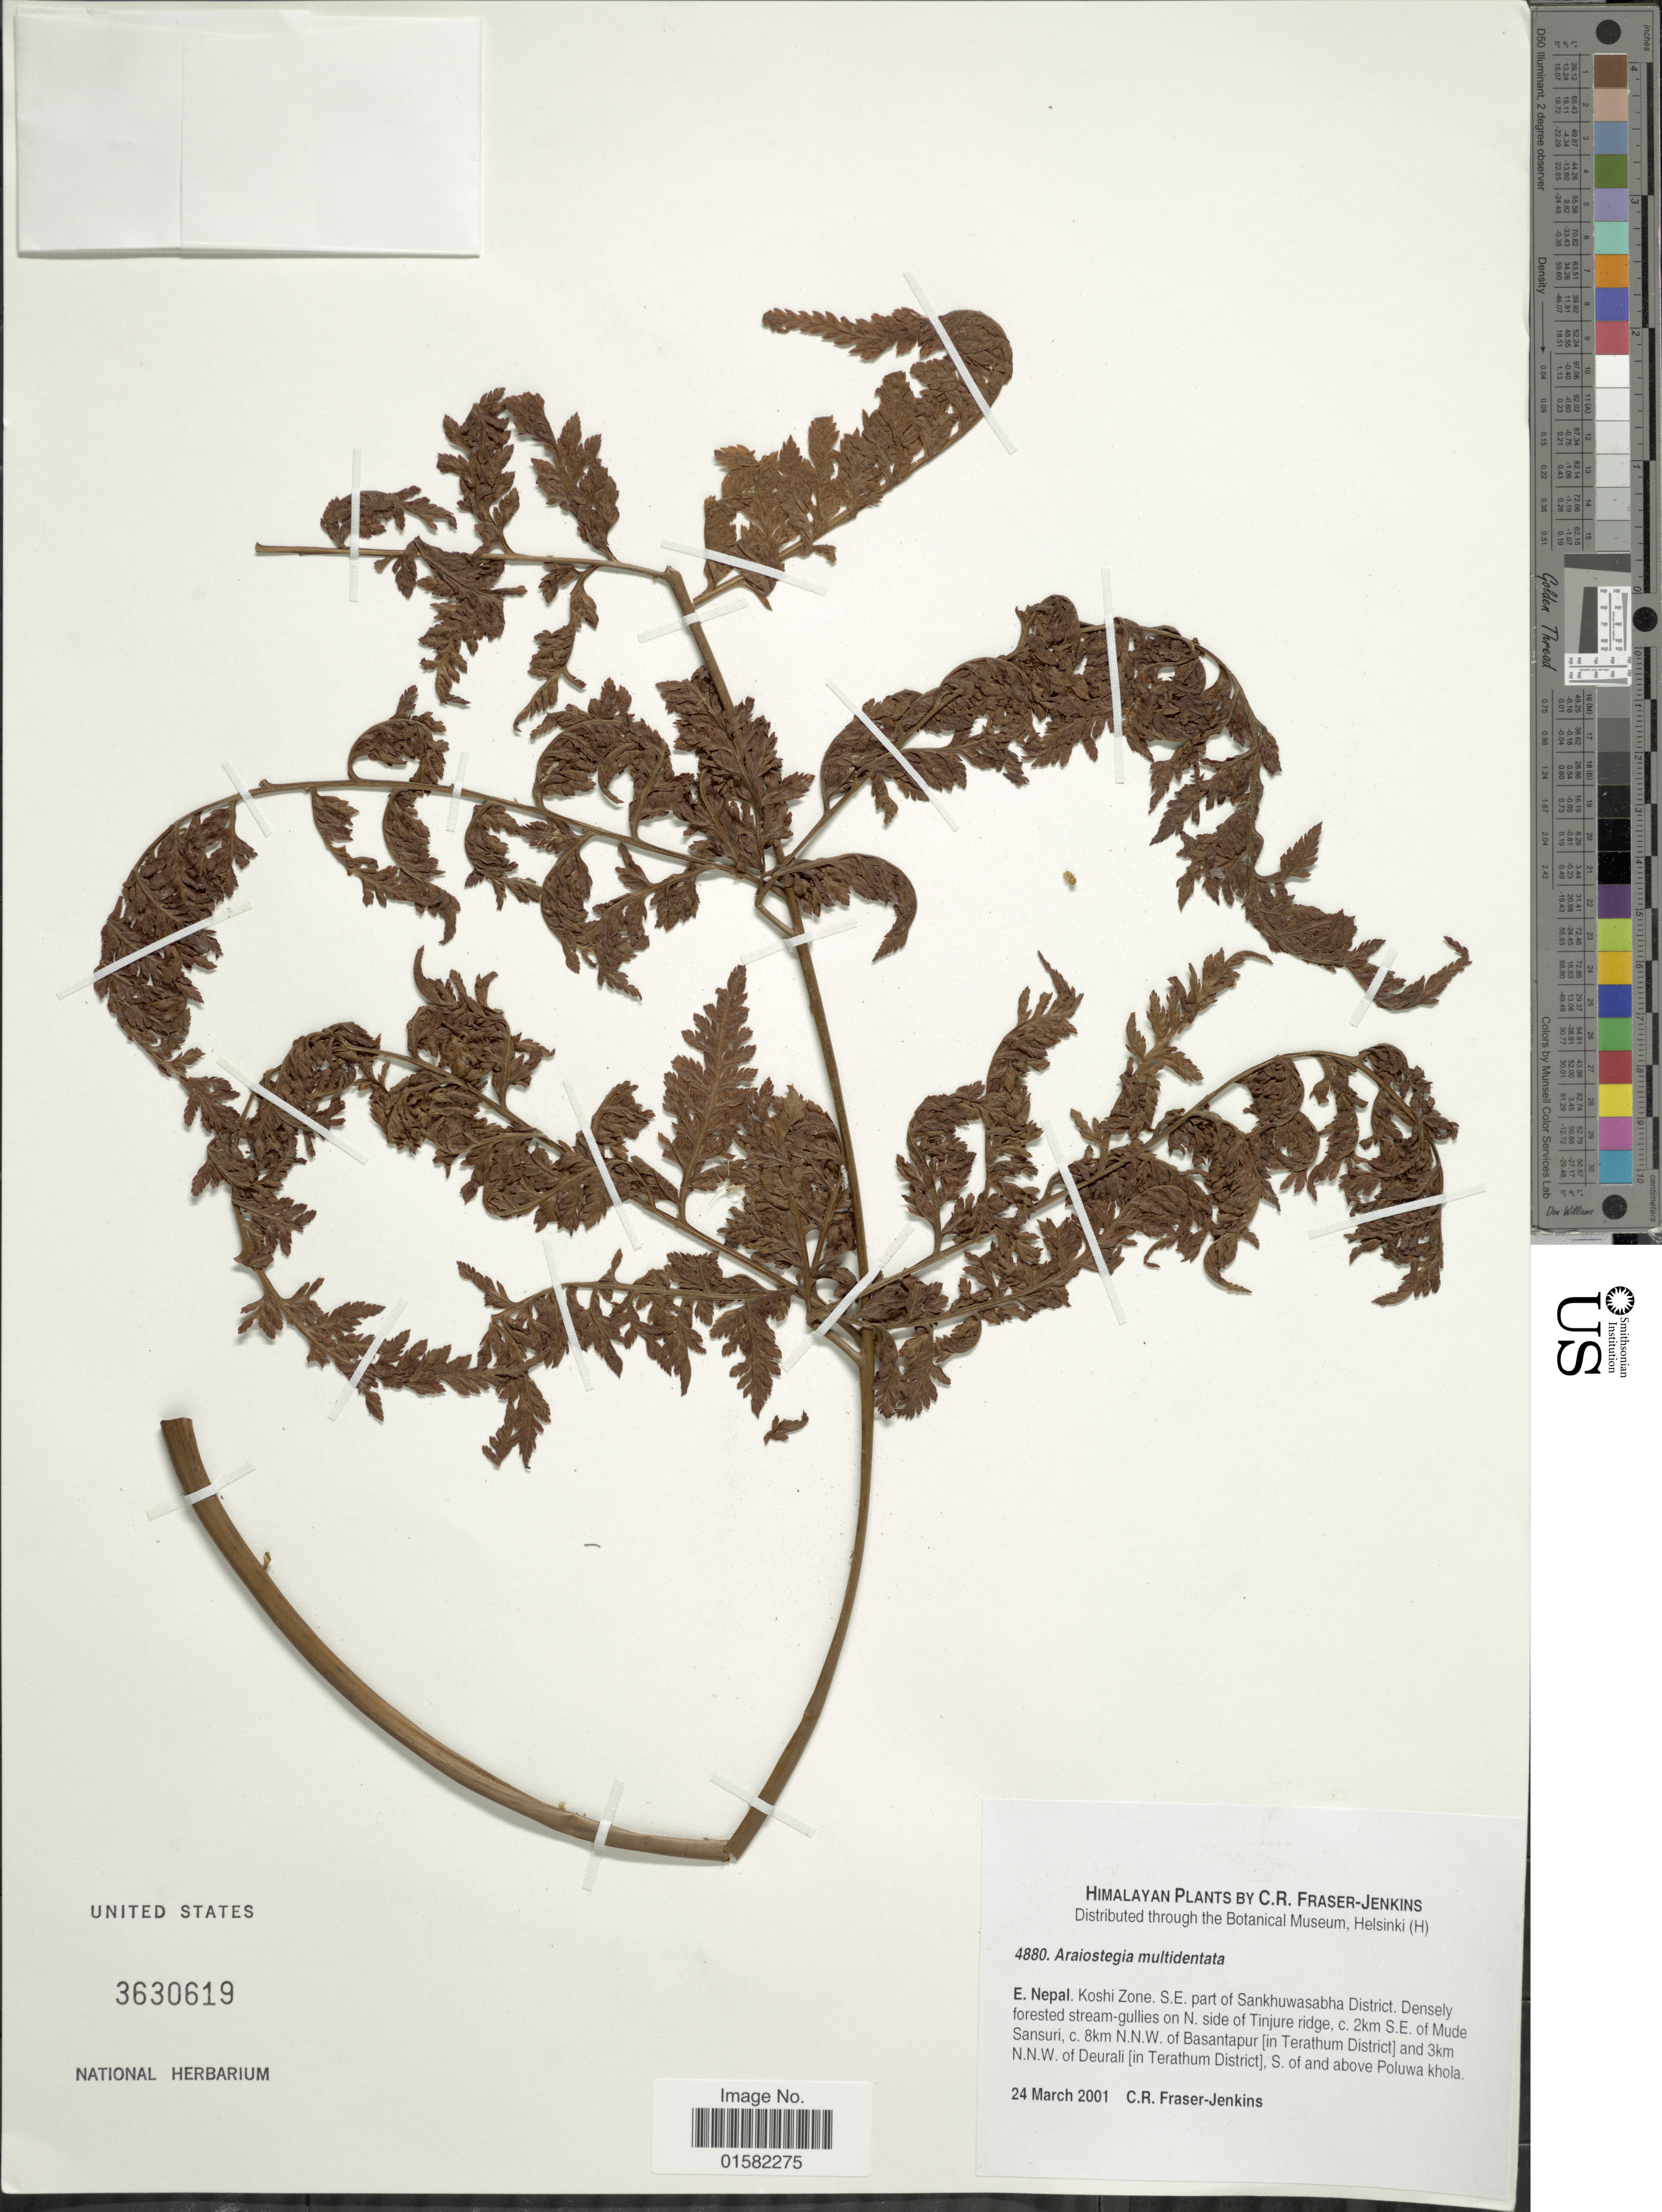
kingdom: Plantae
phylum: Tracheophyta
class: Polypodiopsida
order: Polypodiales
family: Davalliaceae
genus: Davallodes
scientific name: Davallodes multidentata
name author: (Hook.) M. Kato & Tsutsumi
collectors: C. R. Fraser-Jenkins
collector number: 4880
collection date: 2001-03-24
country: Nepal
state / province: Kosi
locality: E. nepal, Koshi Zone. S.E. part of Sankhuwasabha District. Densely forested stream-gullies on N. side of Tinjure ridge, c. 2km S.E. of Mude Sansuri, c. 8km N.N.W. of Basantapur [in Terathum Dsitrict] and 3km N.N.W. of Deurali [in Terathum District], S. of and above Poluwa khola, Himalayan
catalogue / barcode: US 3630619